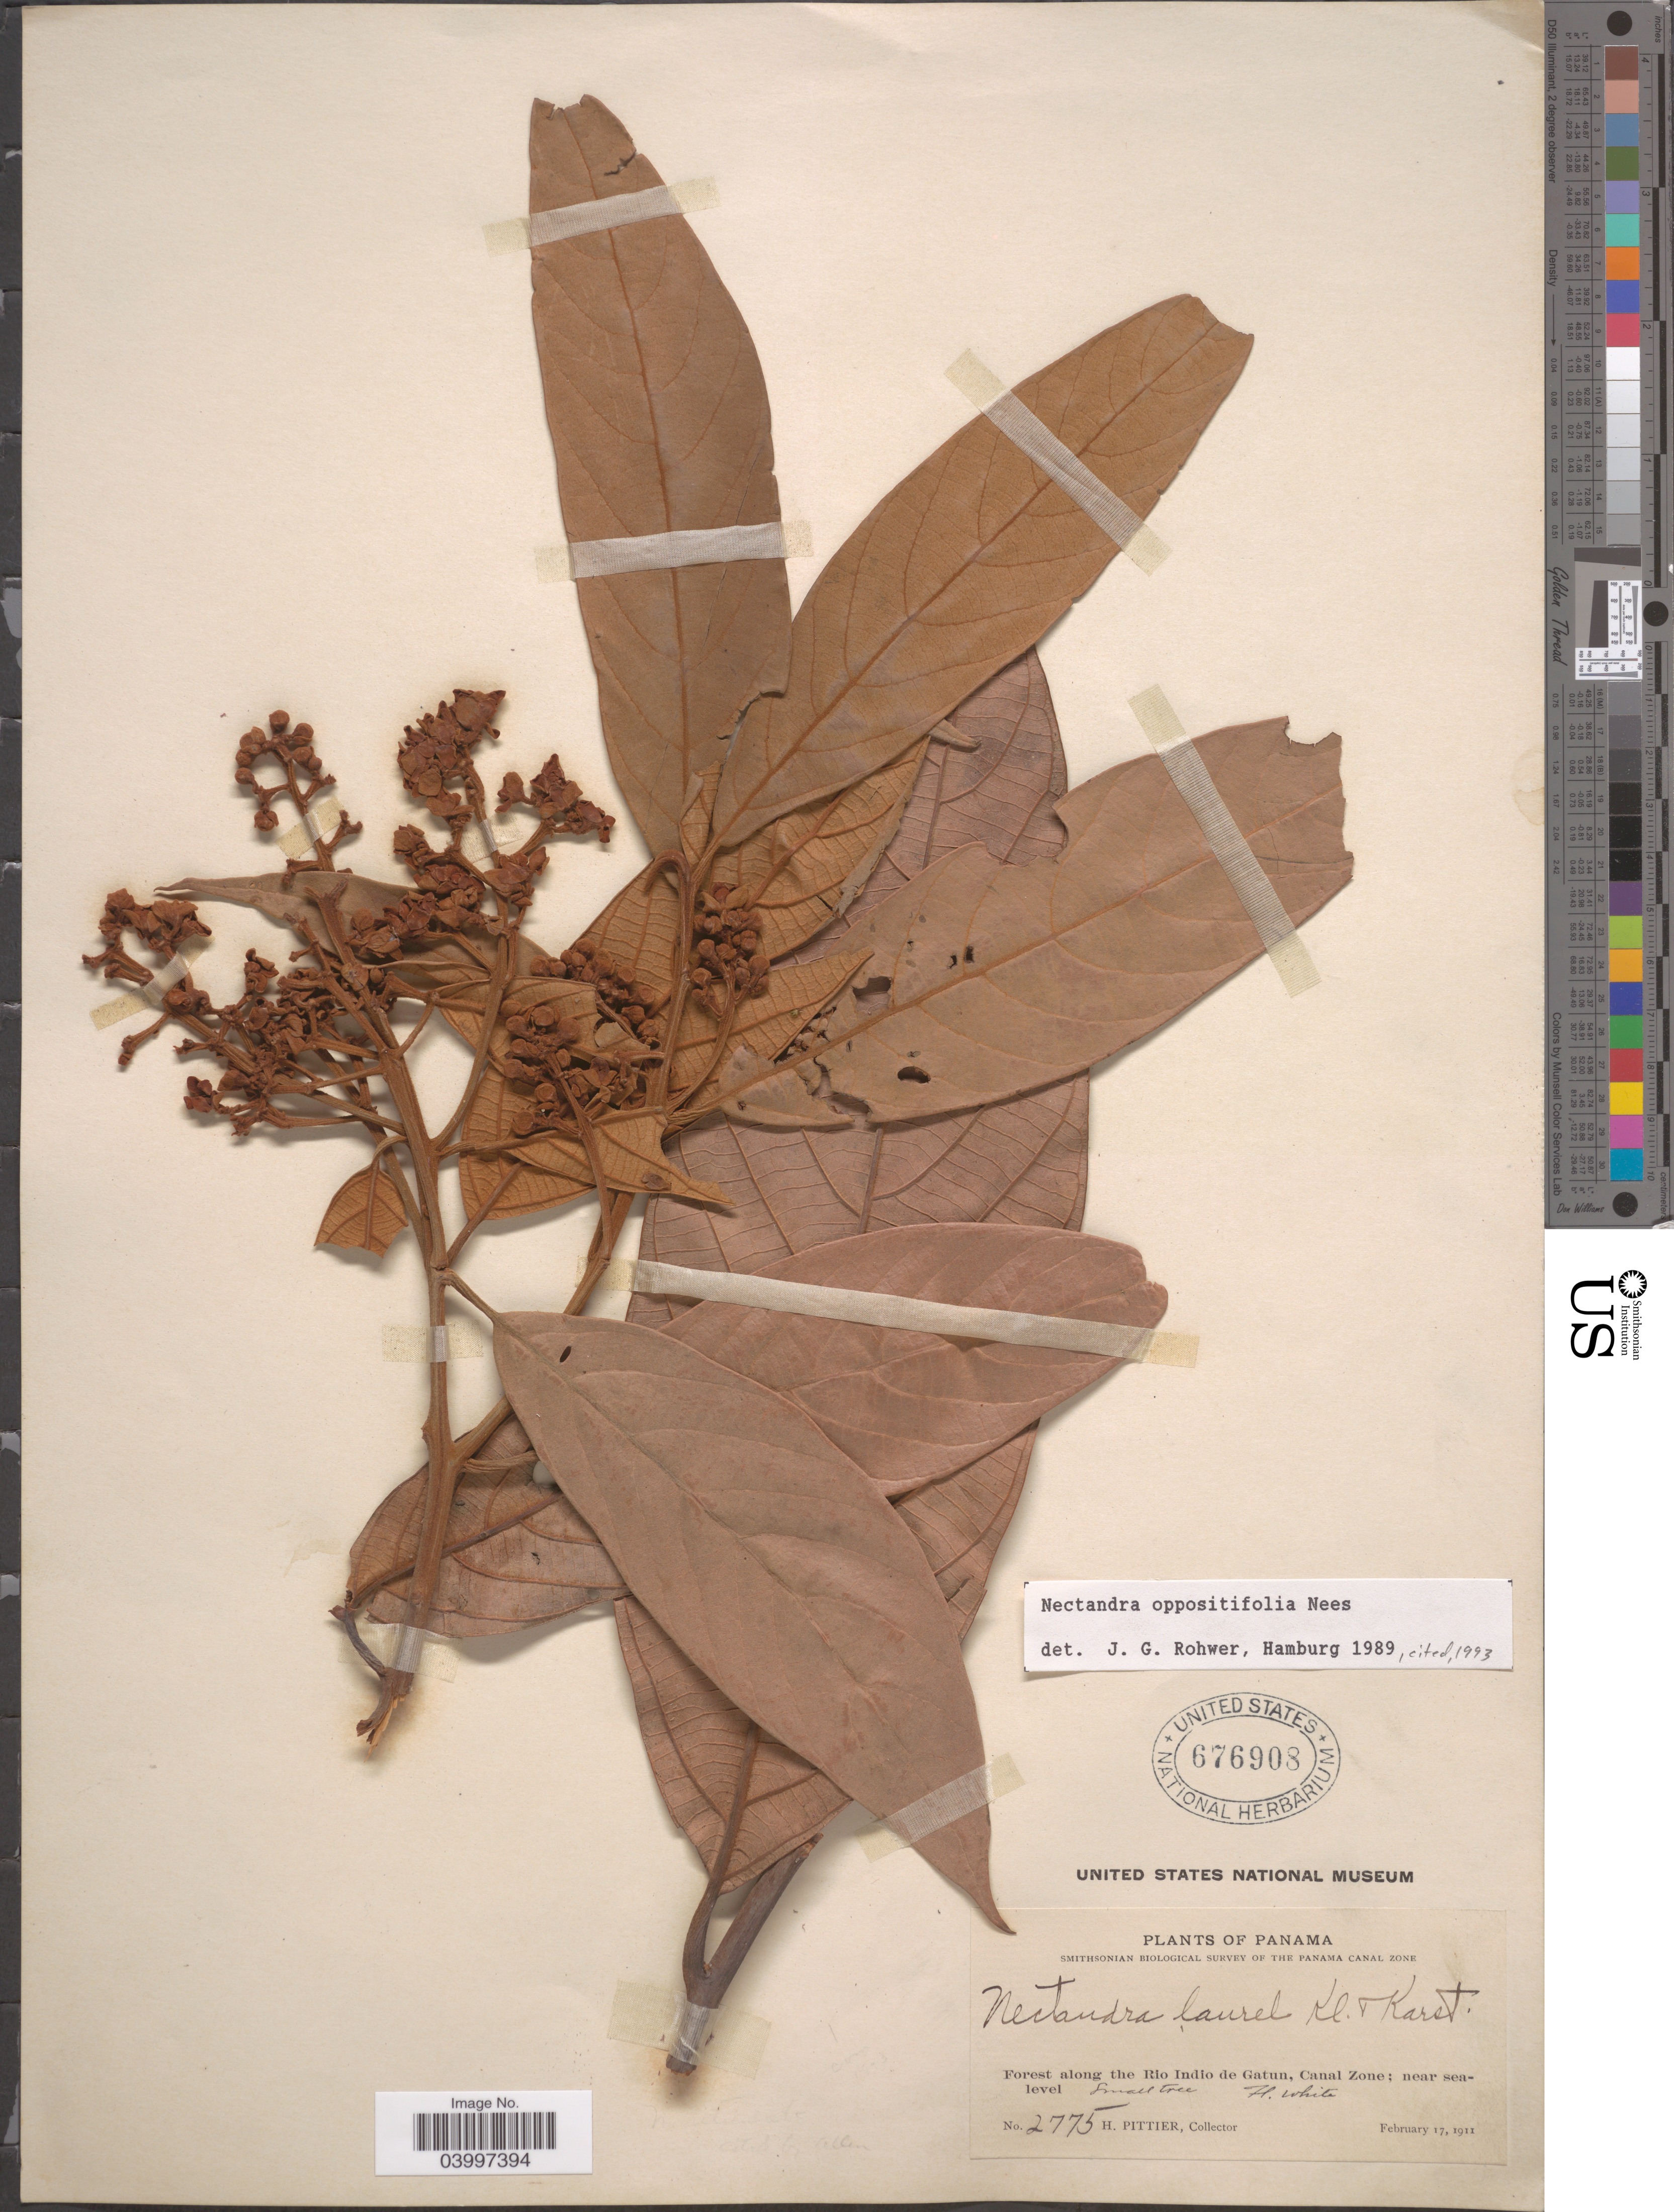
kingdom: Plantae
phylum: Tracheophyta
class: Magnoliopsida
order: Laurales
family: Lauraceae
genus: Nectandra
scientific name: Nectandra oppositifolia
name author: Nees & Mart.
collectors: H. F. Pittier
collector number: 2775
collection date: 1911-02-17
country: Panama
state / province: Colón / Panamá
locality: Forest along the Rio Indio de Gatun, Canal Zone.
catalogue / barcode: US 676908